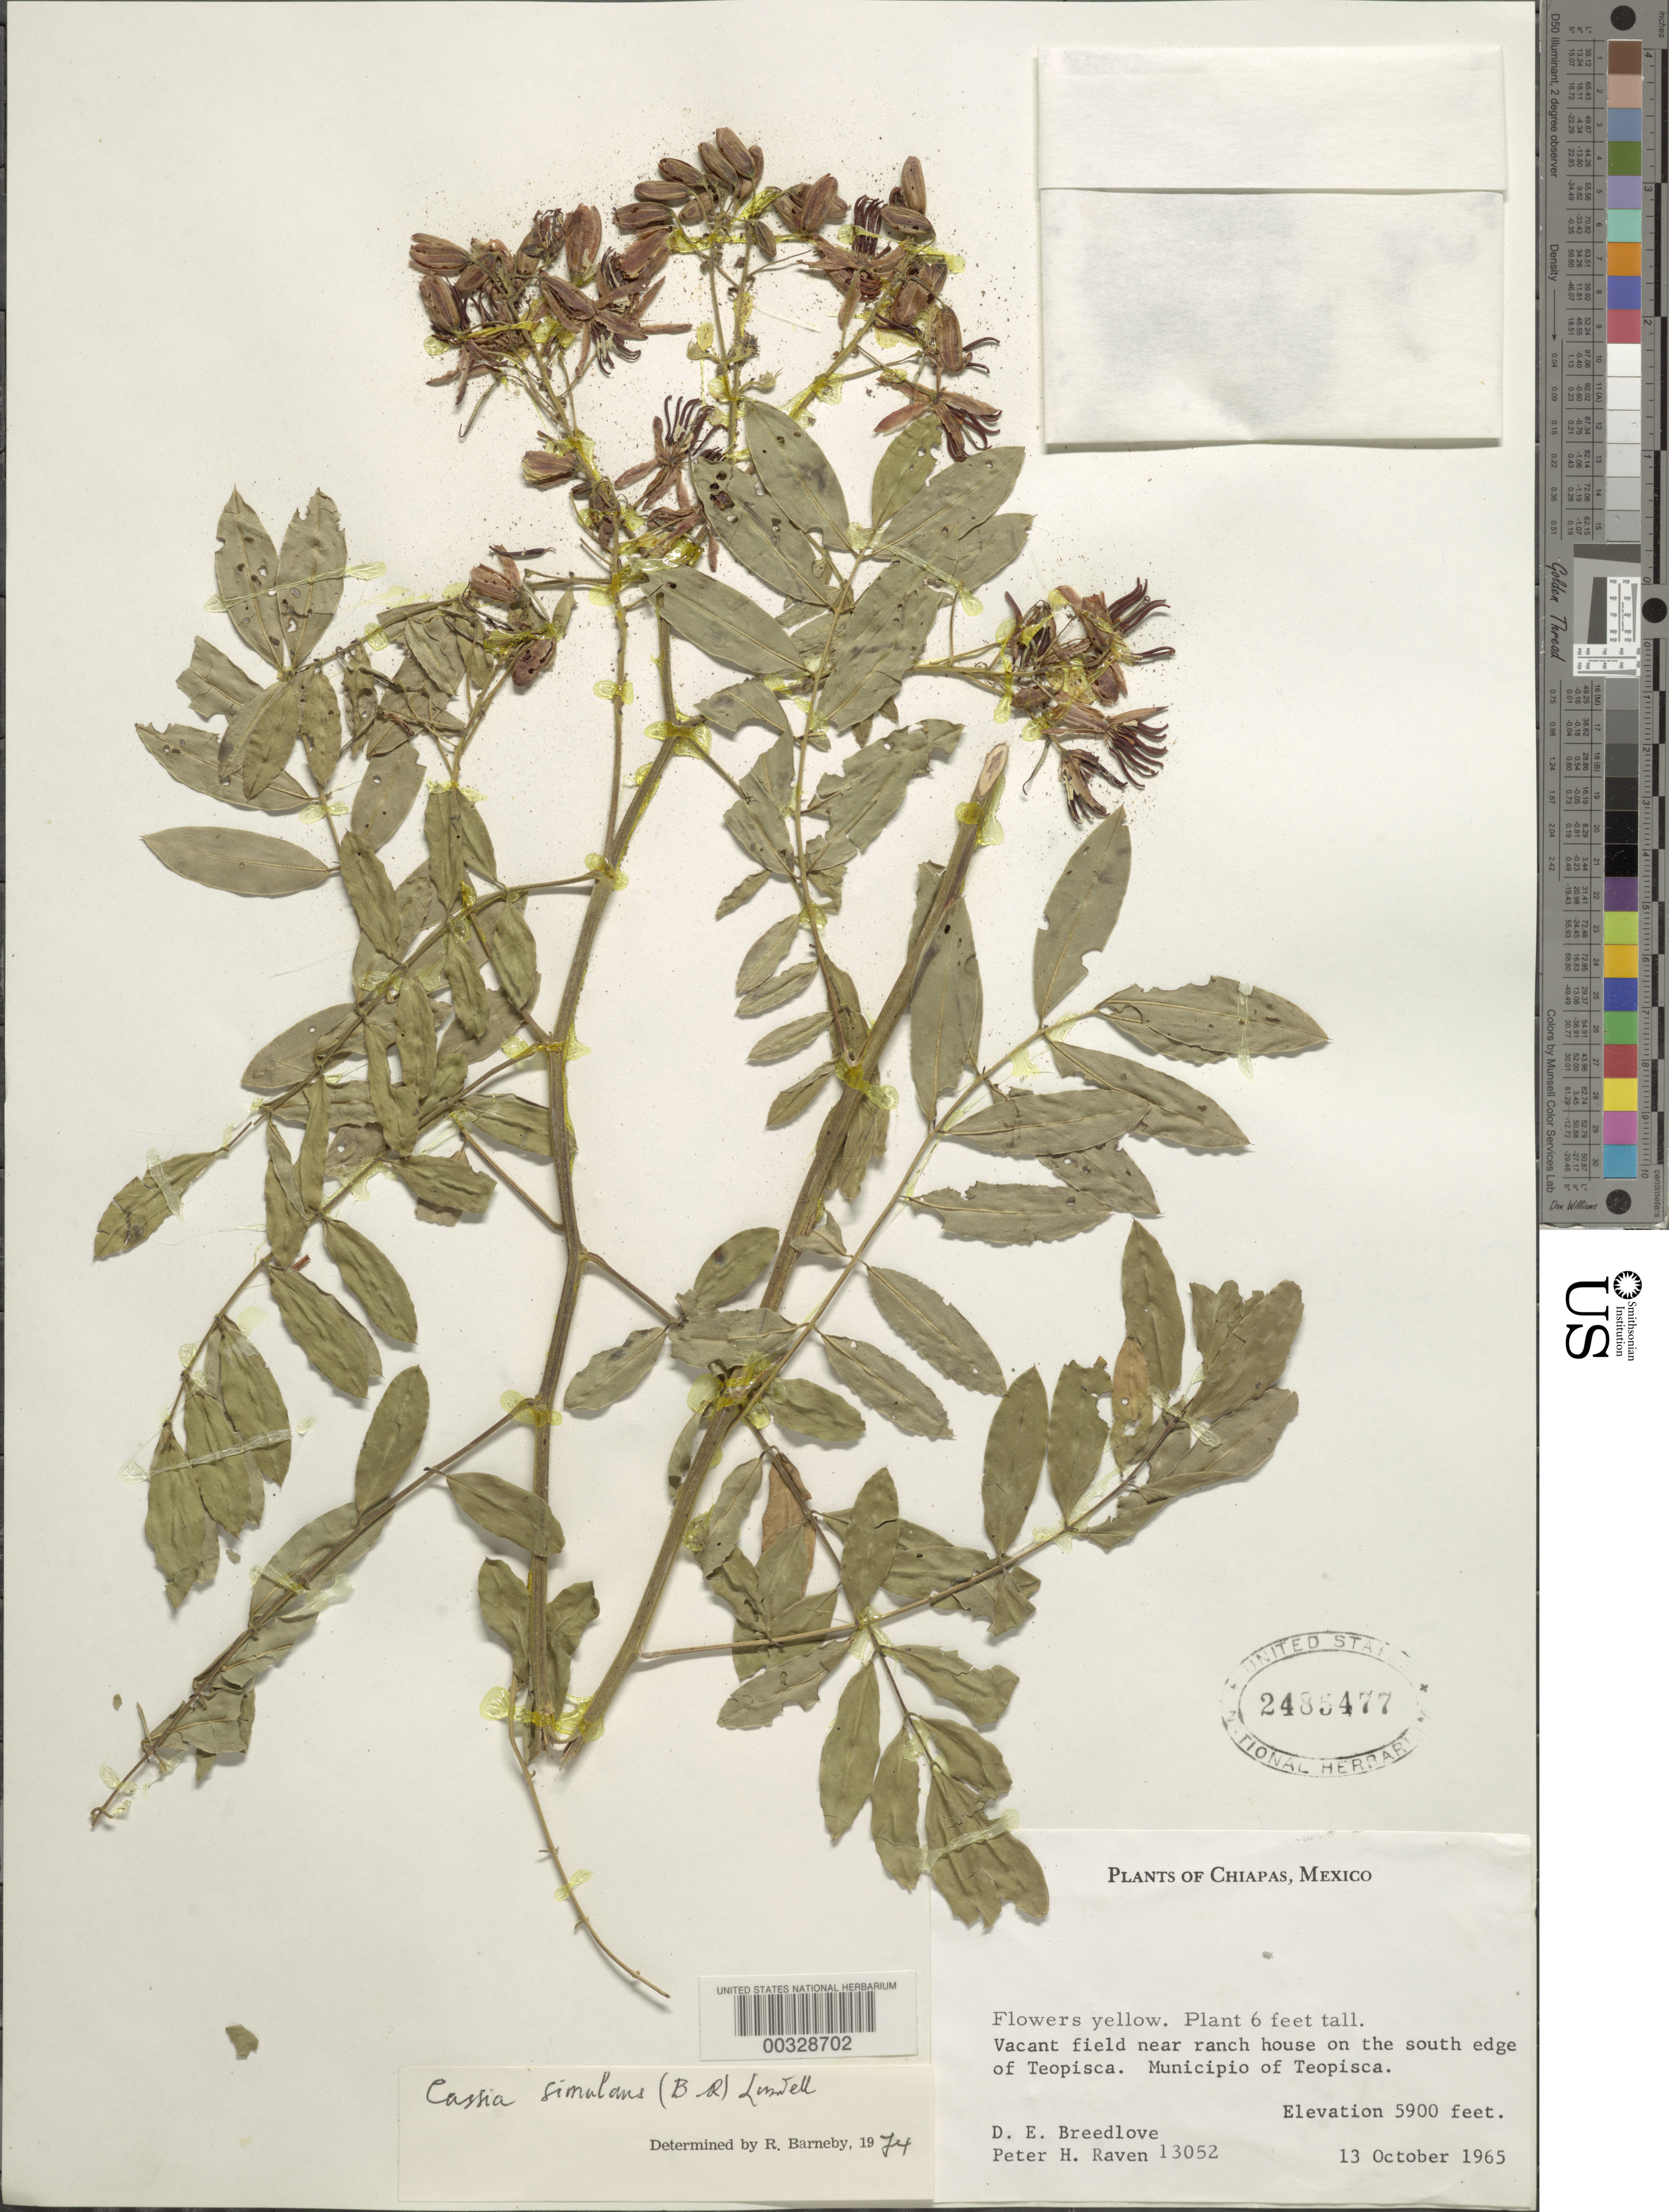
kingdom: Plantae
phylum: Tracheophyta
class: Magnoliopsida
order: Fabales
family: Fabaceae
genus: Senna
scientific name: Senna foetidissima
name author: (Ruiz & Pav. ex G. Don) H.S. Irwin & Barneby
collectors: D. E. Breedlove & P. H. Raven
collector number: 13052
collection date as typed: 13 Oct 1965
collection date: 1965-10-13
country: Mexico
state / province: Chiapas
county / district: Teopisca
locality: Vacant field near ranch house on s edge of Teopisca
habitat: Field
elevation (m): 1798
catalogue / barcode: US 2485477